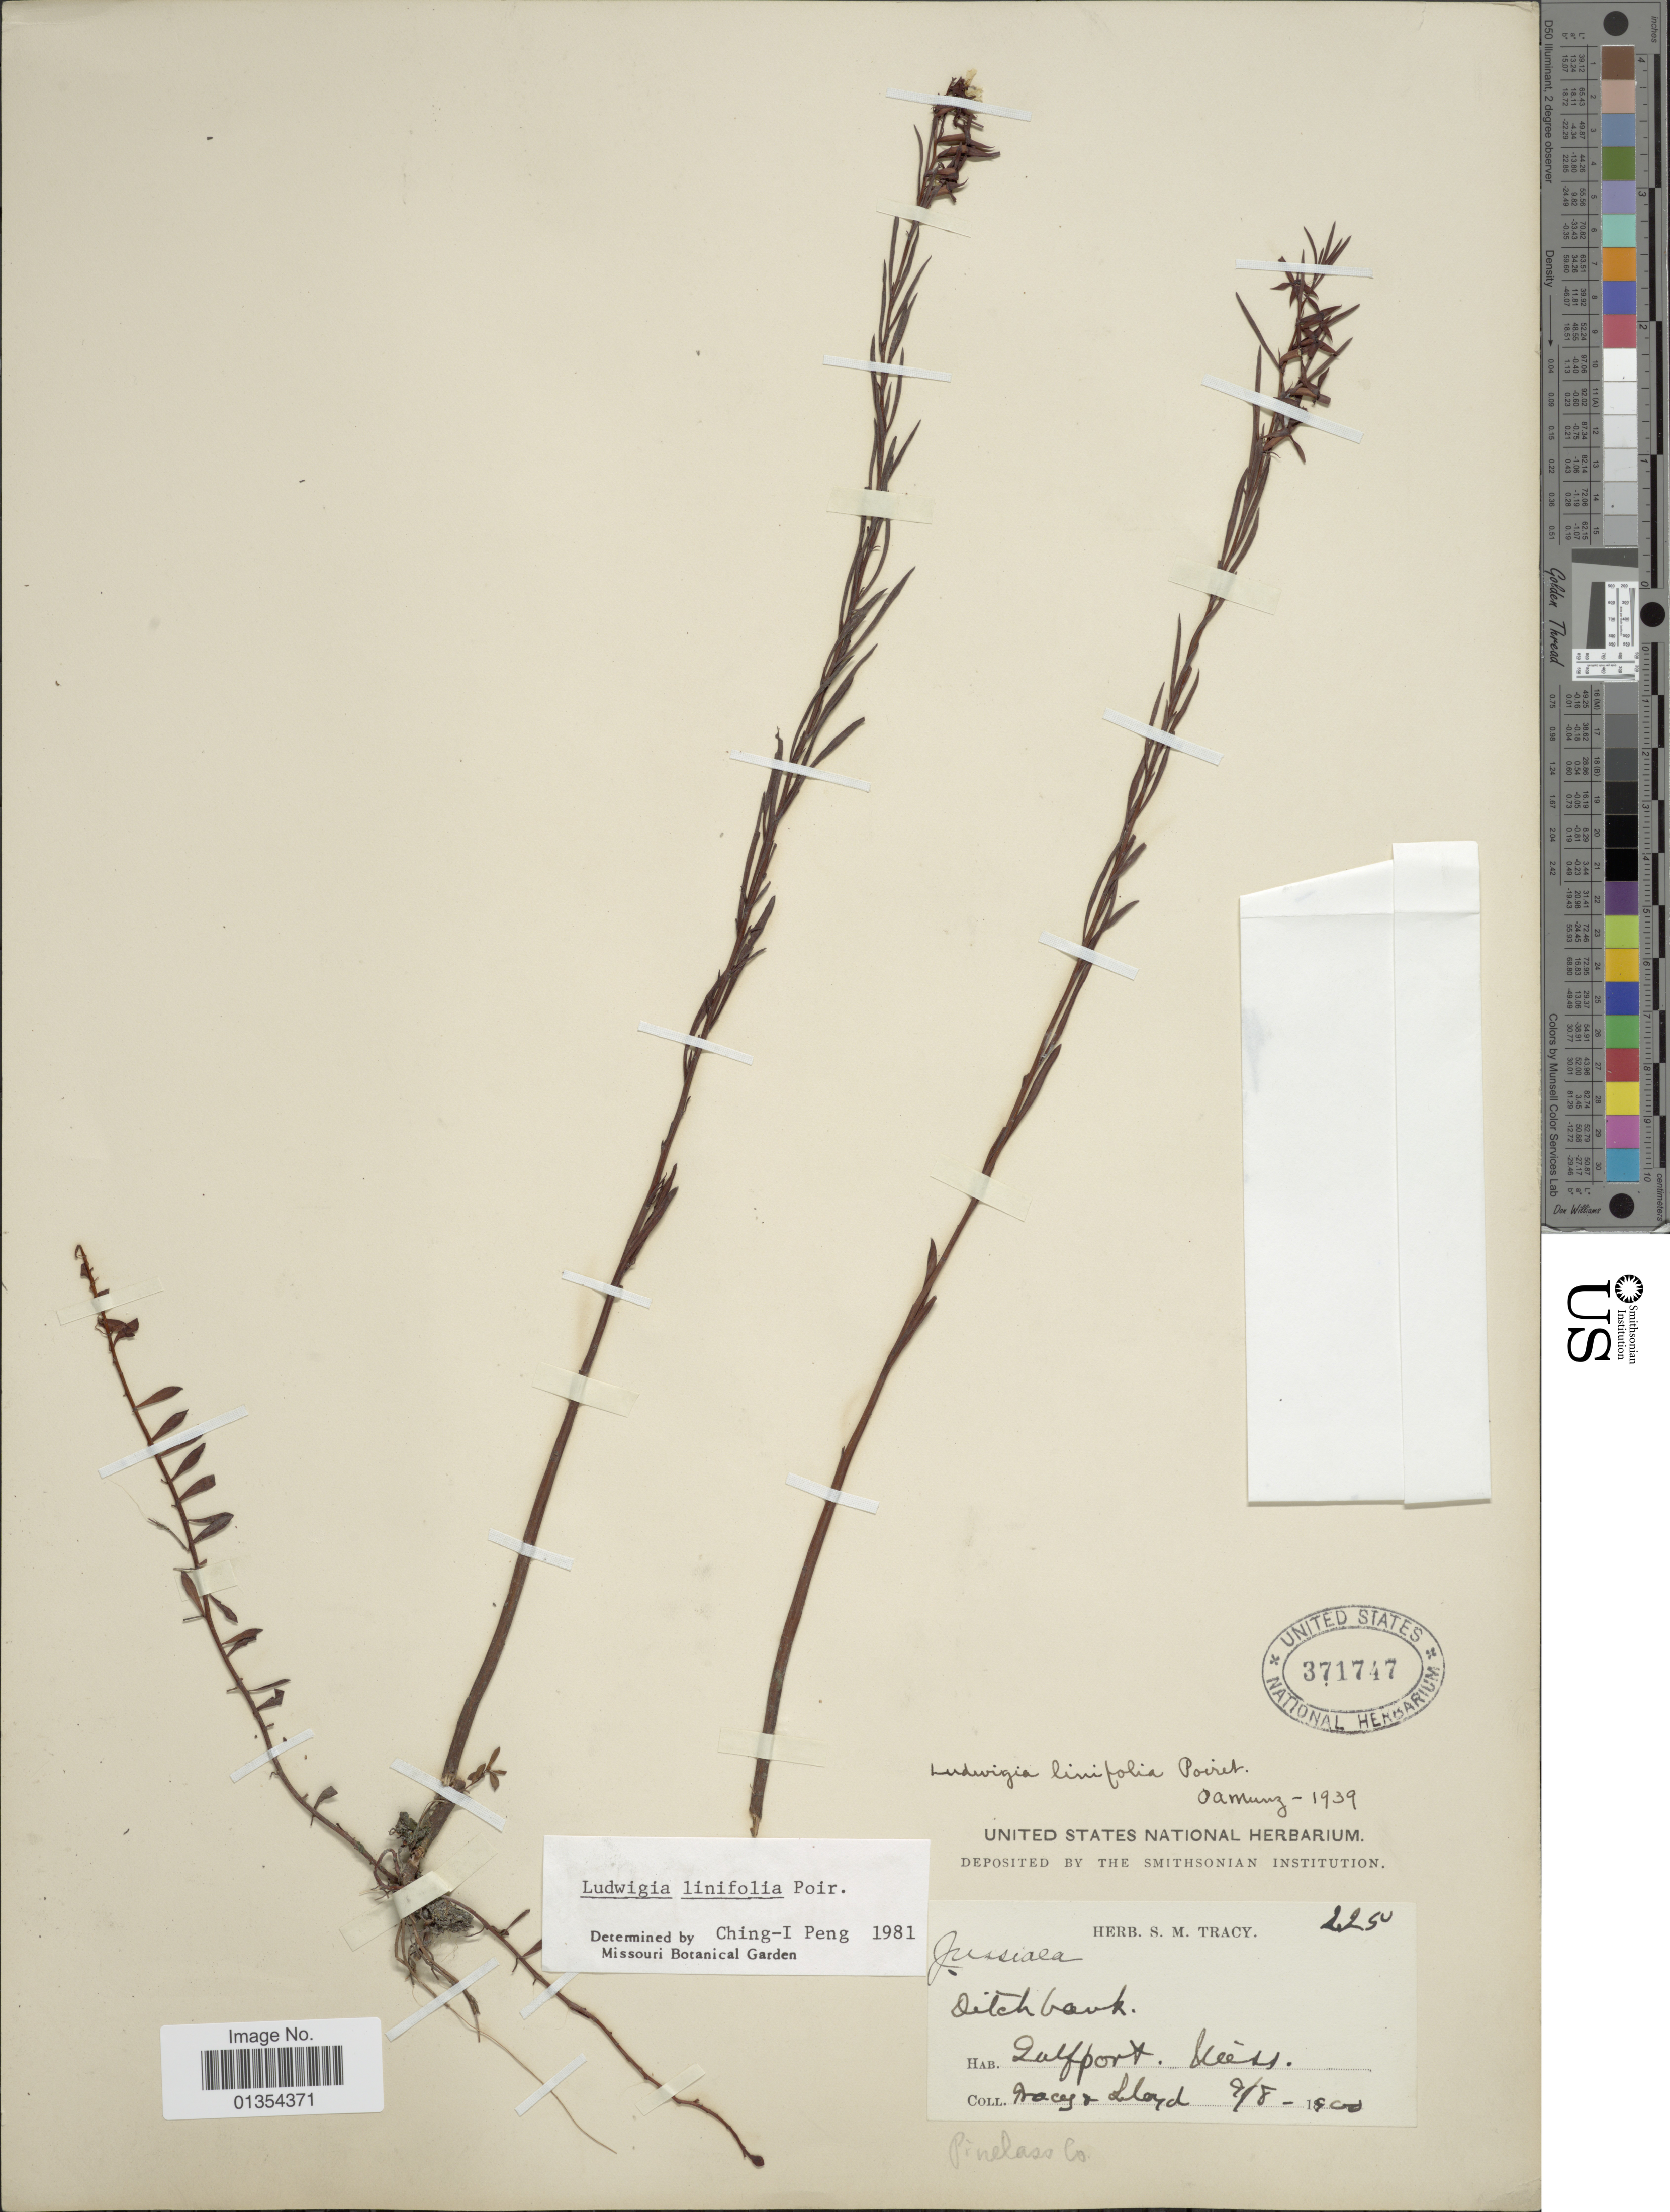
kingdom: Plantae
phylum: Tracheophyta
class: Magnoliopsida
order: Myrtales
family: Onagraceae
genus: Ludwigia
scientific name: Ludwigia linifolia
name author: Poir.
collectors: S. M. Tracy & -- Lloyd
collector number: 2250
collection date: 1900-08-09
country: United States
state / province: Mississippi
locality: Gulfport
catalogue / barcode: US 371747